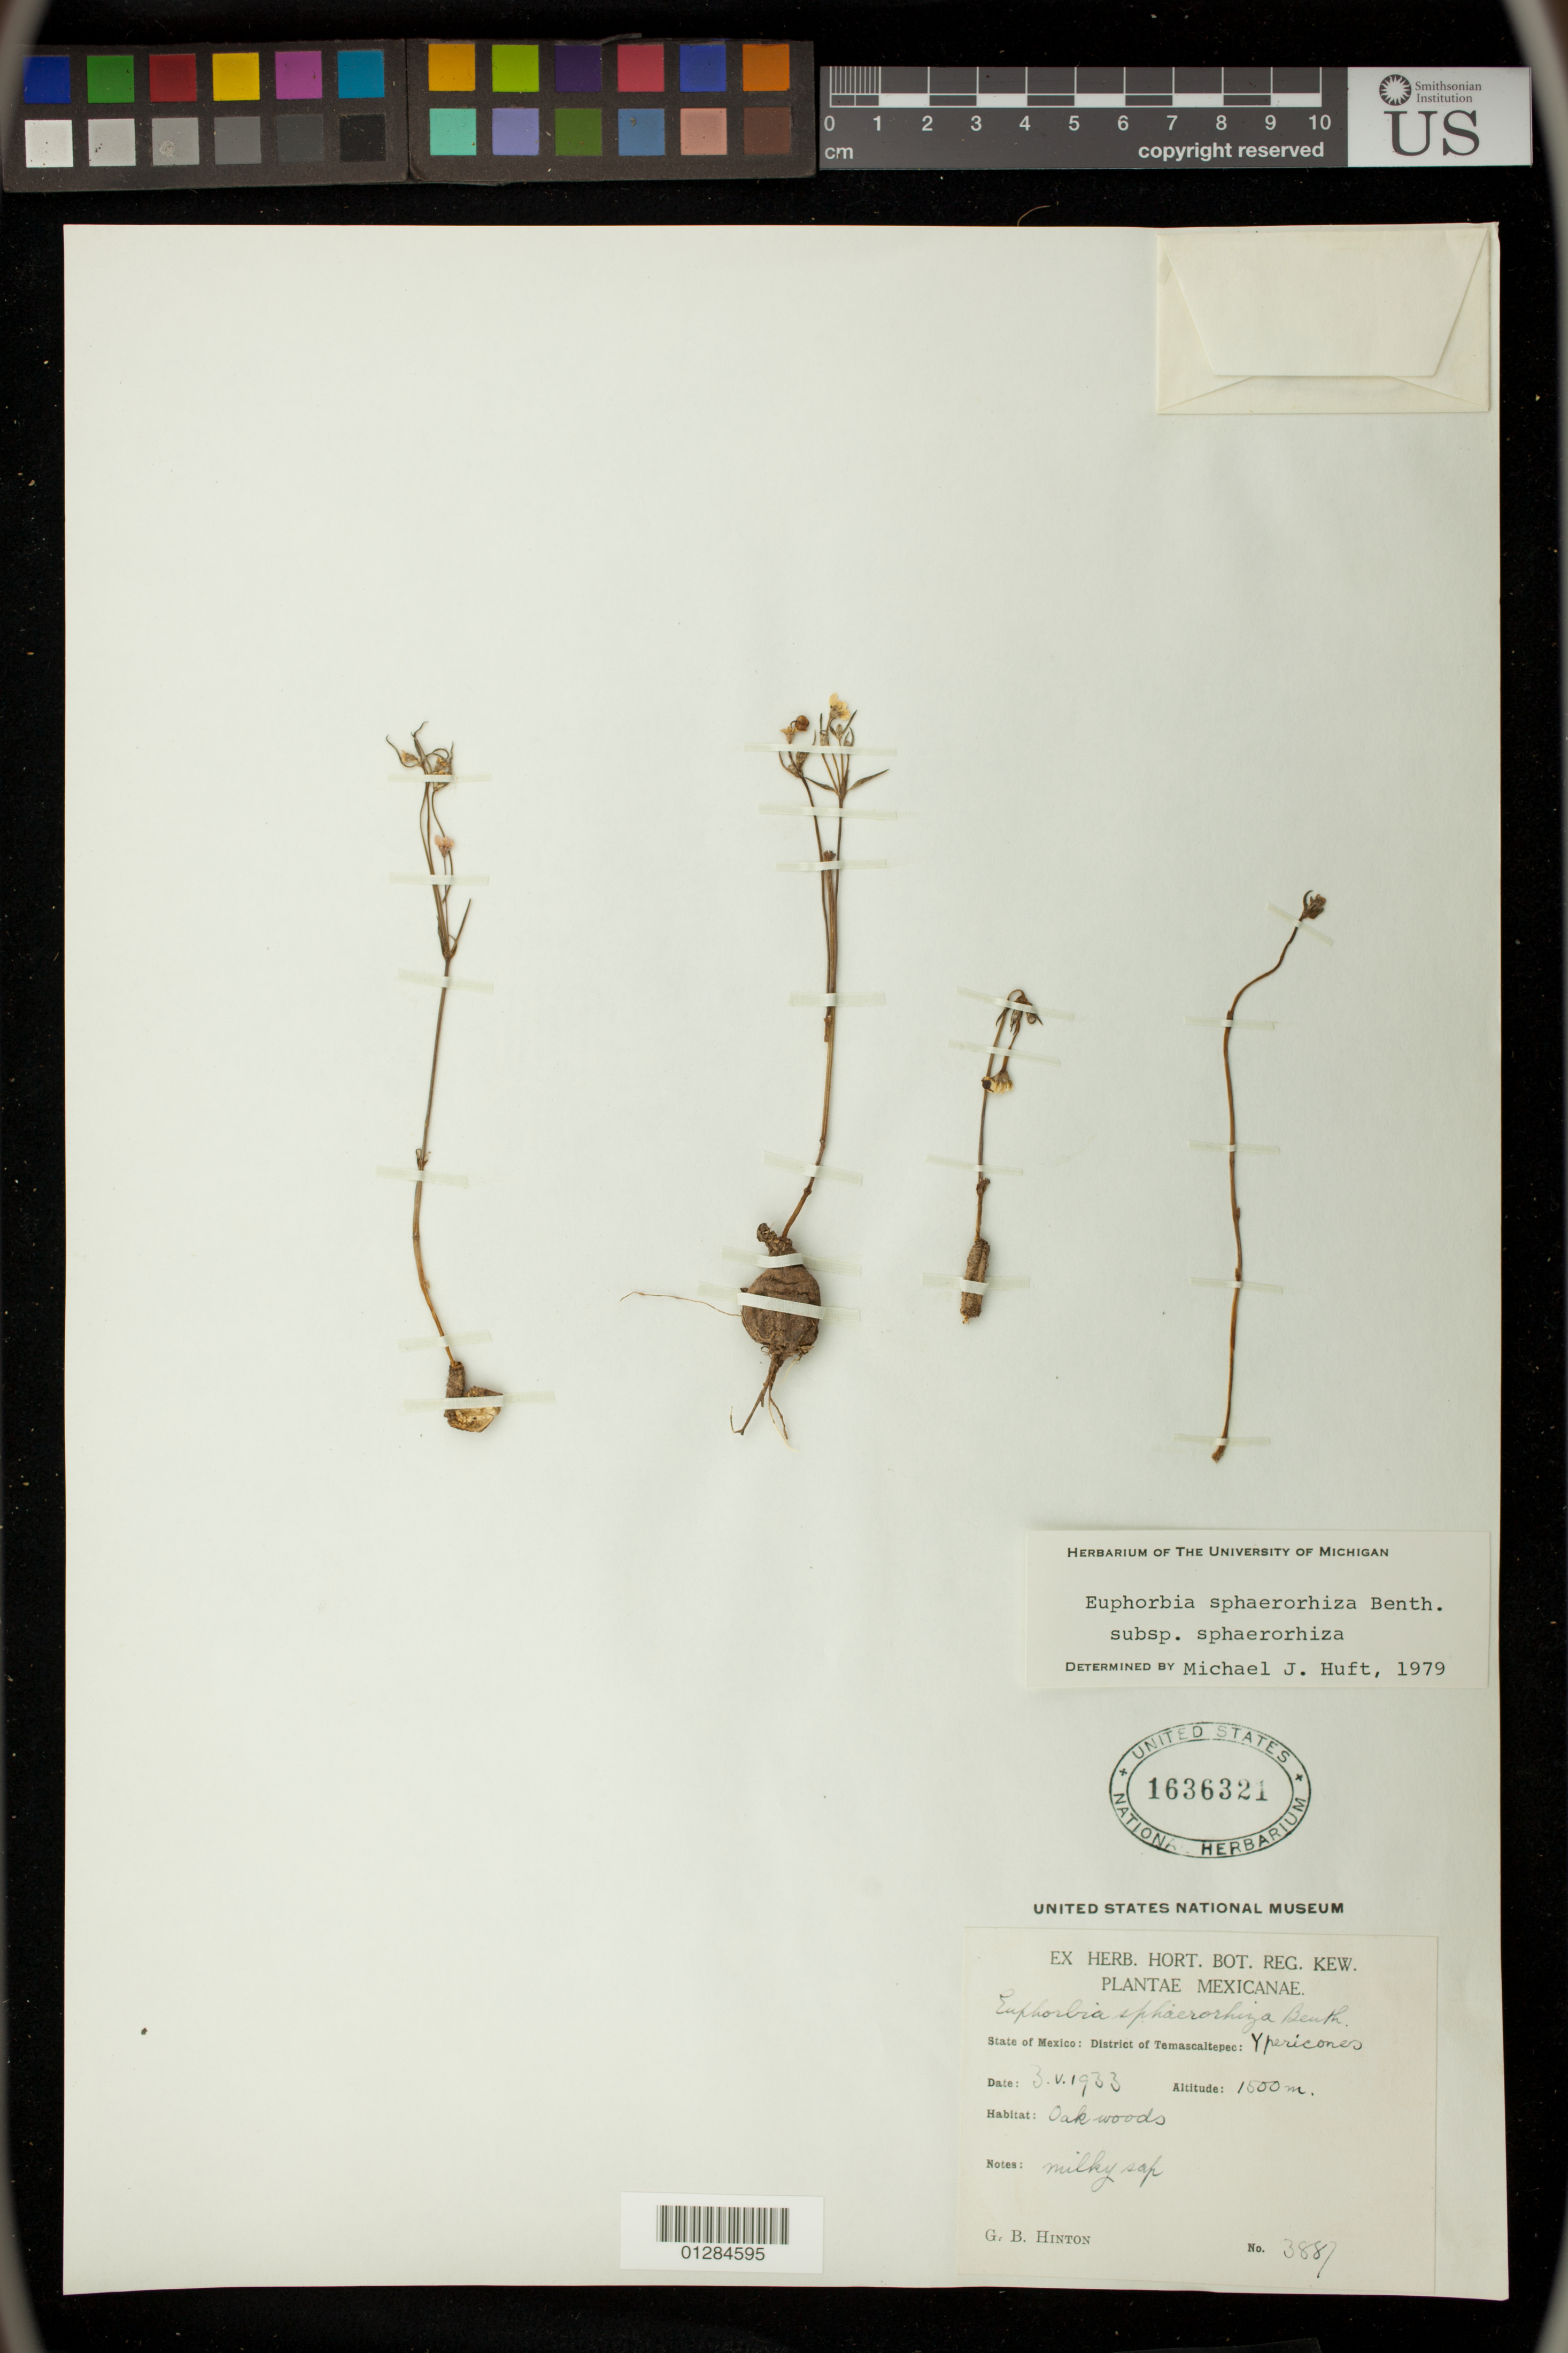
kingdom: Plantae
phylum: Tracheophyta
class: Magnoliopsida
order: Malpighiales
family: Euphorbiaceae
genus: Euphorbia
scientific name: Euphorbia sphaerorhiza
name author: Benth.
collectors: G. B. Hinton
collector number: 3881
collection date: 1933-03-05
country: Mexico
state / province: México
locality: Temascaltepec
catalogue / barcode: US 1636321